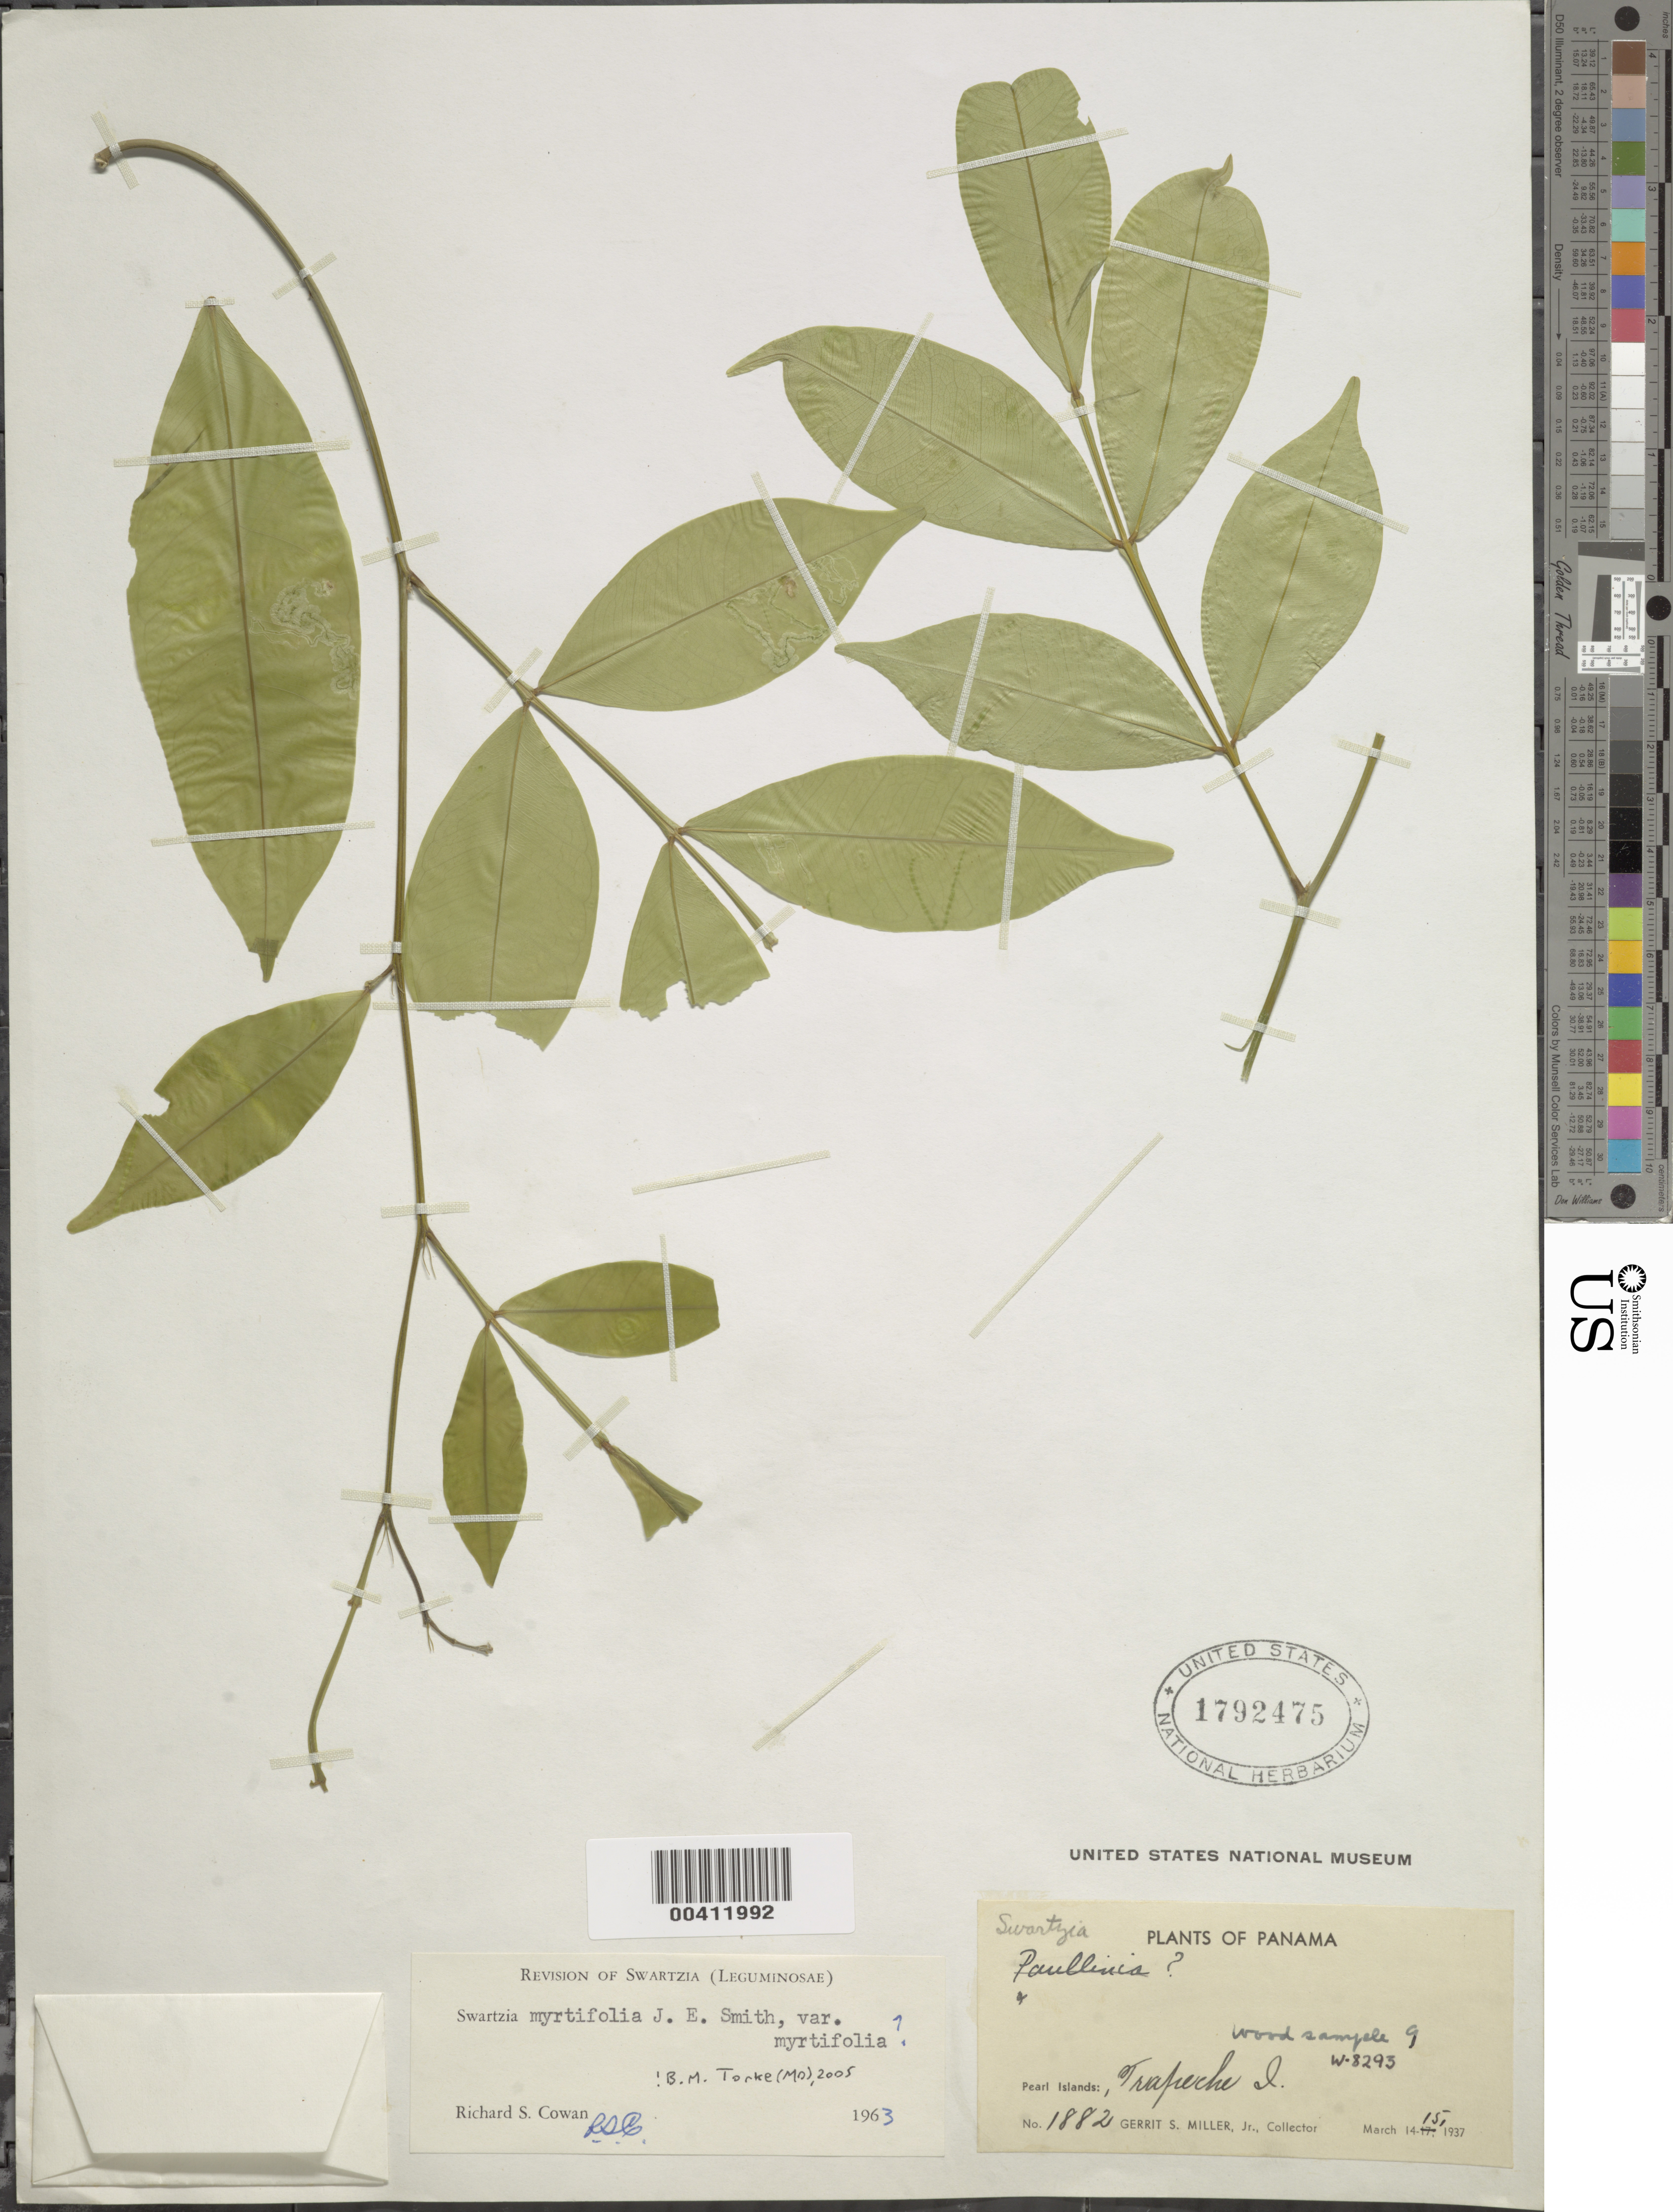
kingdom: Plantae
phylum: Tracheophyta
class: Magnoliopsida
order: Fabales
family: Fabaceae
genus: Swartzia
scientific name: Swartzia simplex var. grandiflora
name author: (Raddi) R.S. Cowan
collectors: G. S. Miller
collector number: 1882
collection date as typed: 14 Mar 1937 to 15 Mar 1937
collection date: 1937-03-14/1937-03-15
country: Panama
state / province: Panamá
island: Trapiche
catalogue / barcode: US 1792475